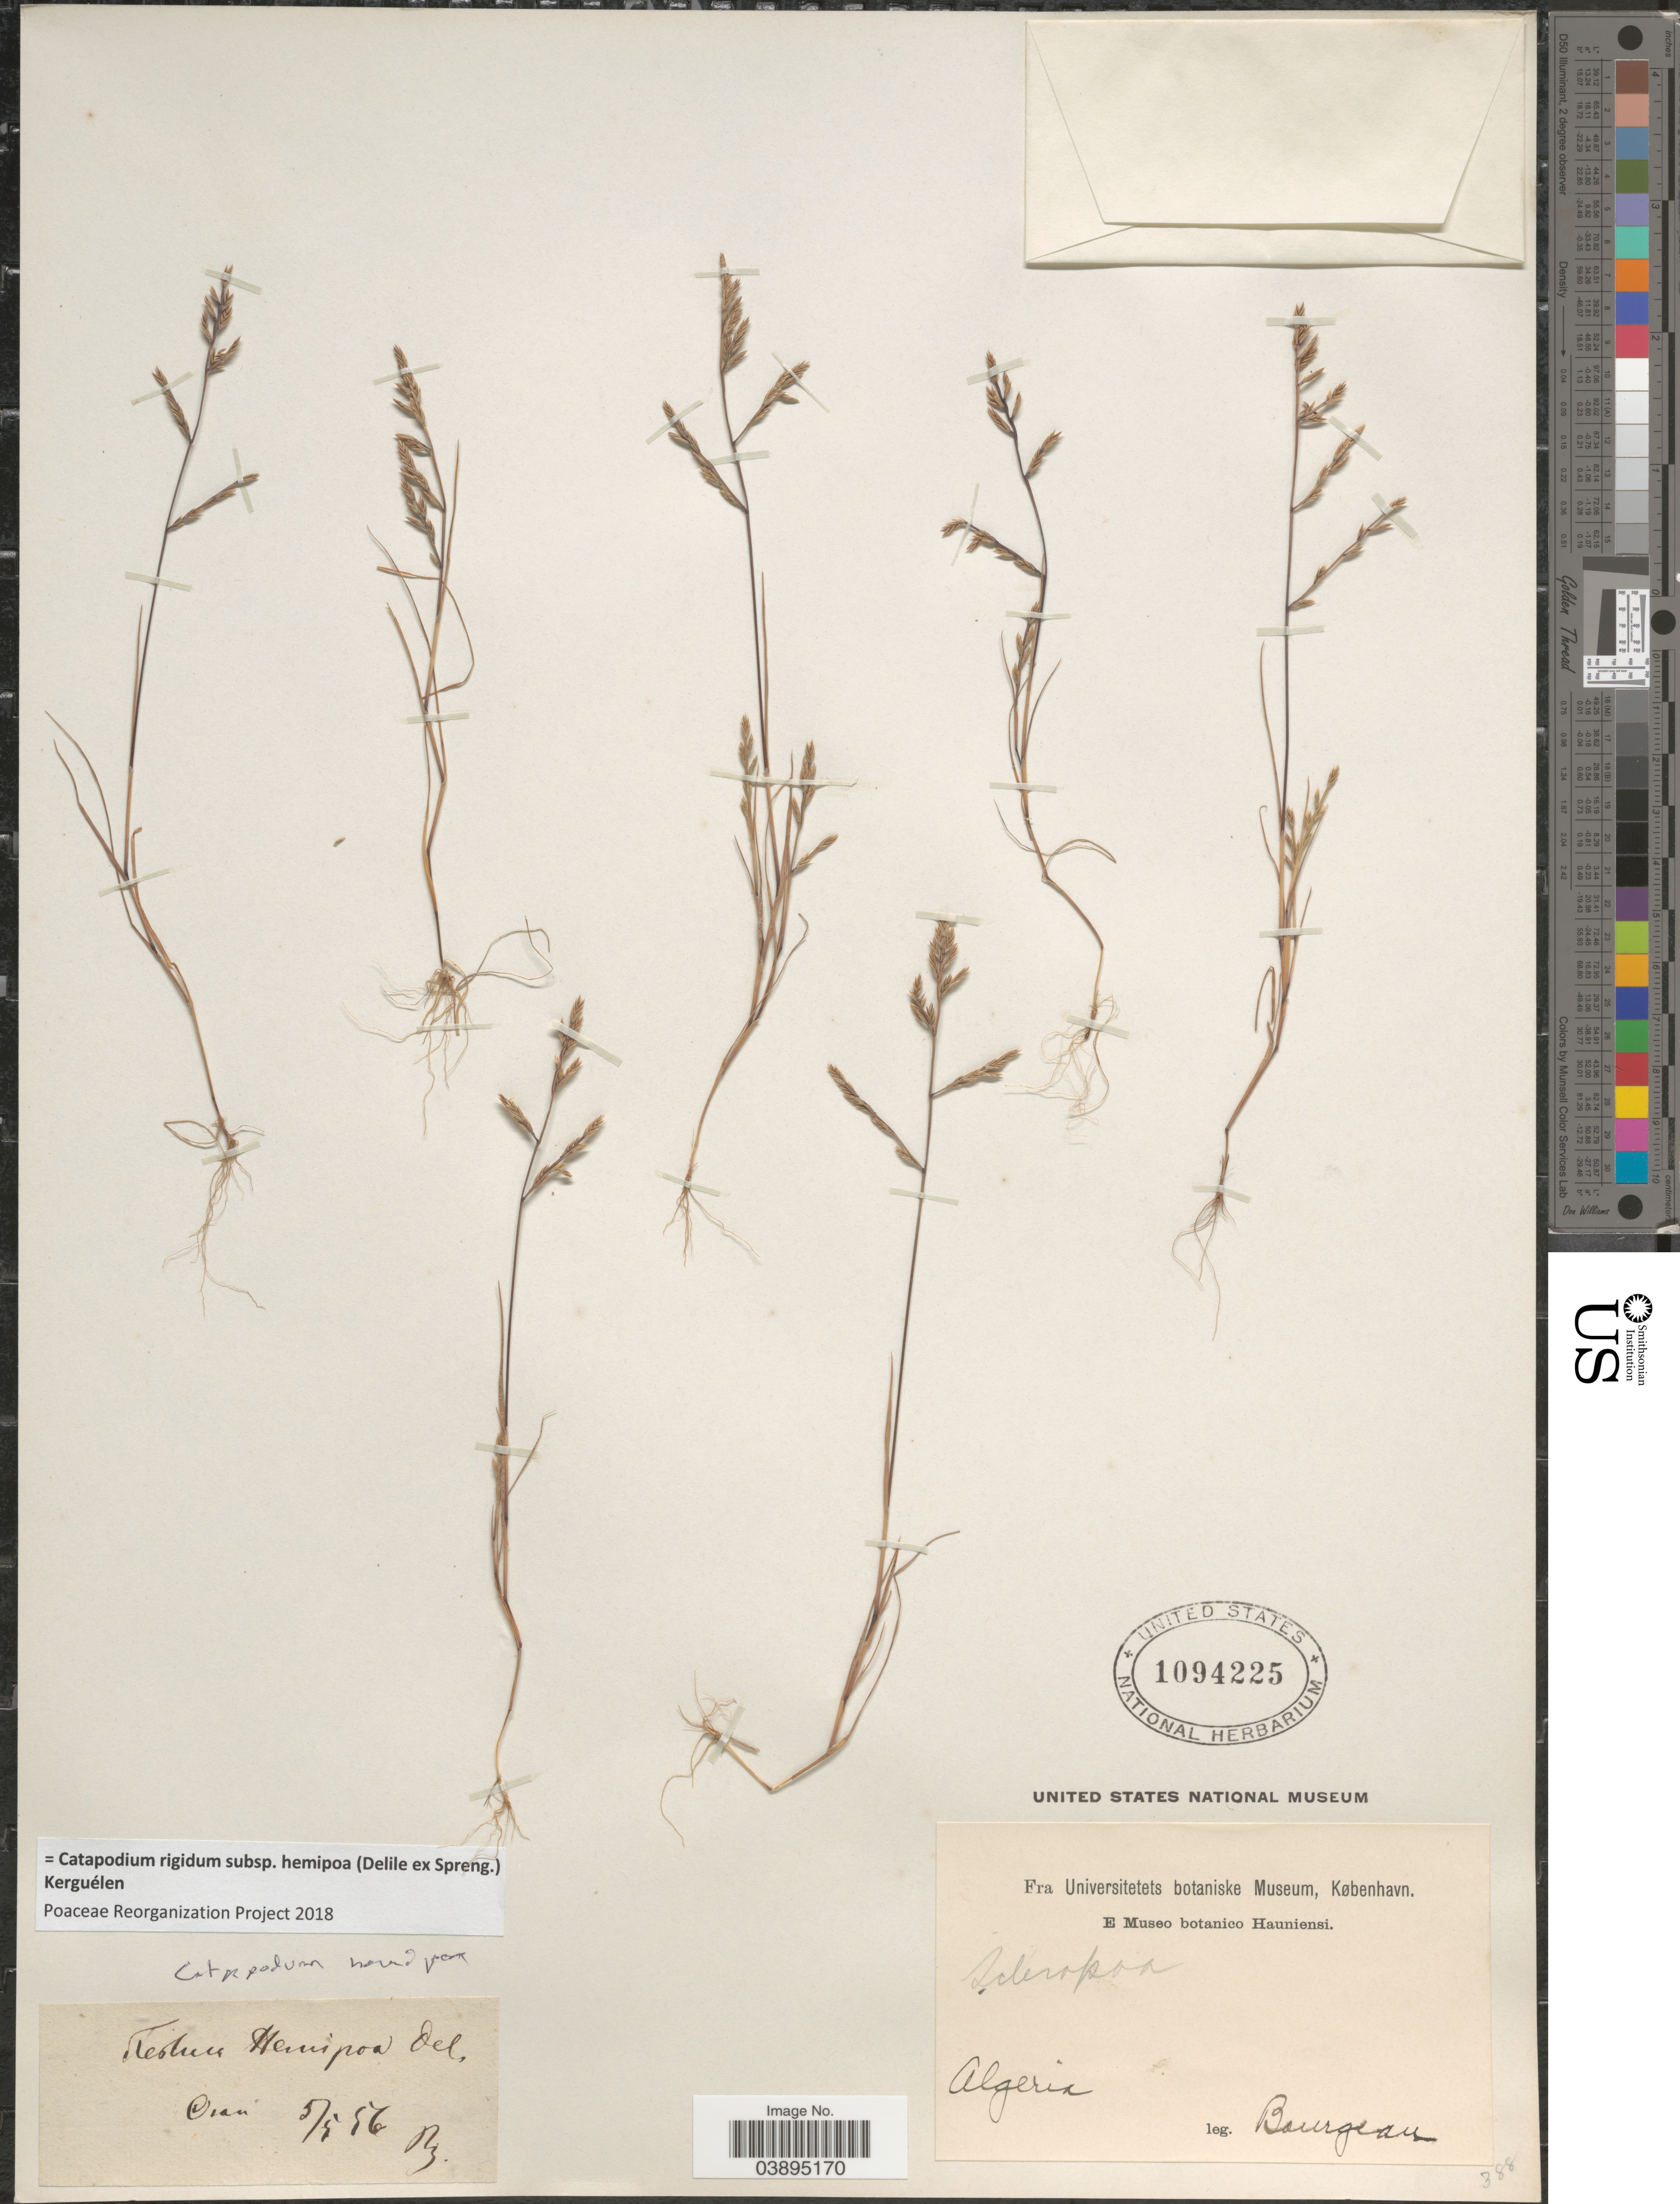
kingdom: Plantae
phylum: Tracheophyta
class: Liliopsida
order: Poales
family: Poaceae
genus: Catapodium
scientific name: Catapodium rigidum subsp. hemipoa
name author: (Delile ex Spreng.) Kerguélen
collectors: -. Bourgeau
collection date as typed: Transcribed d/m/y: 5/5/56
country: Algeria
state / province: Oran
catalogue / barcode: US 1094225